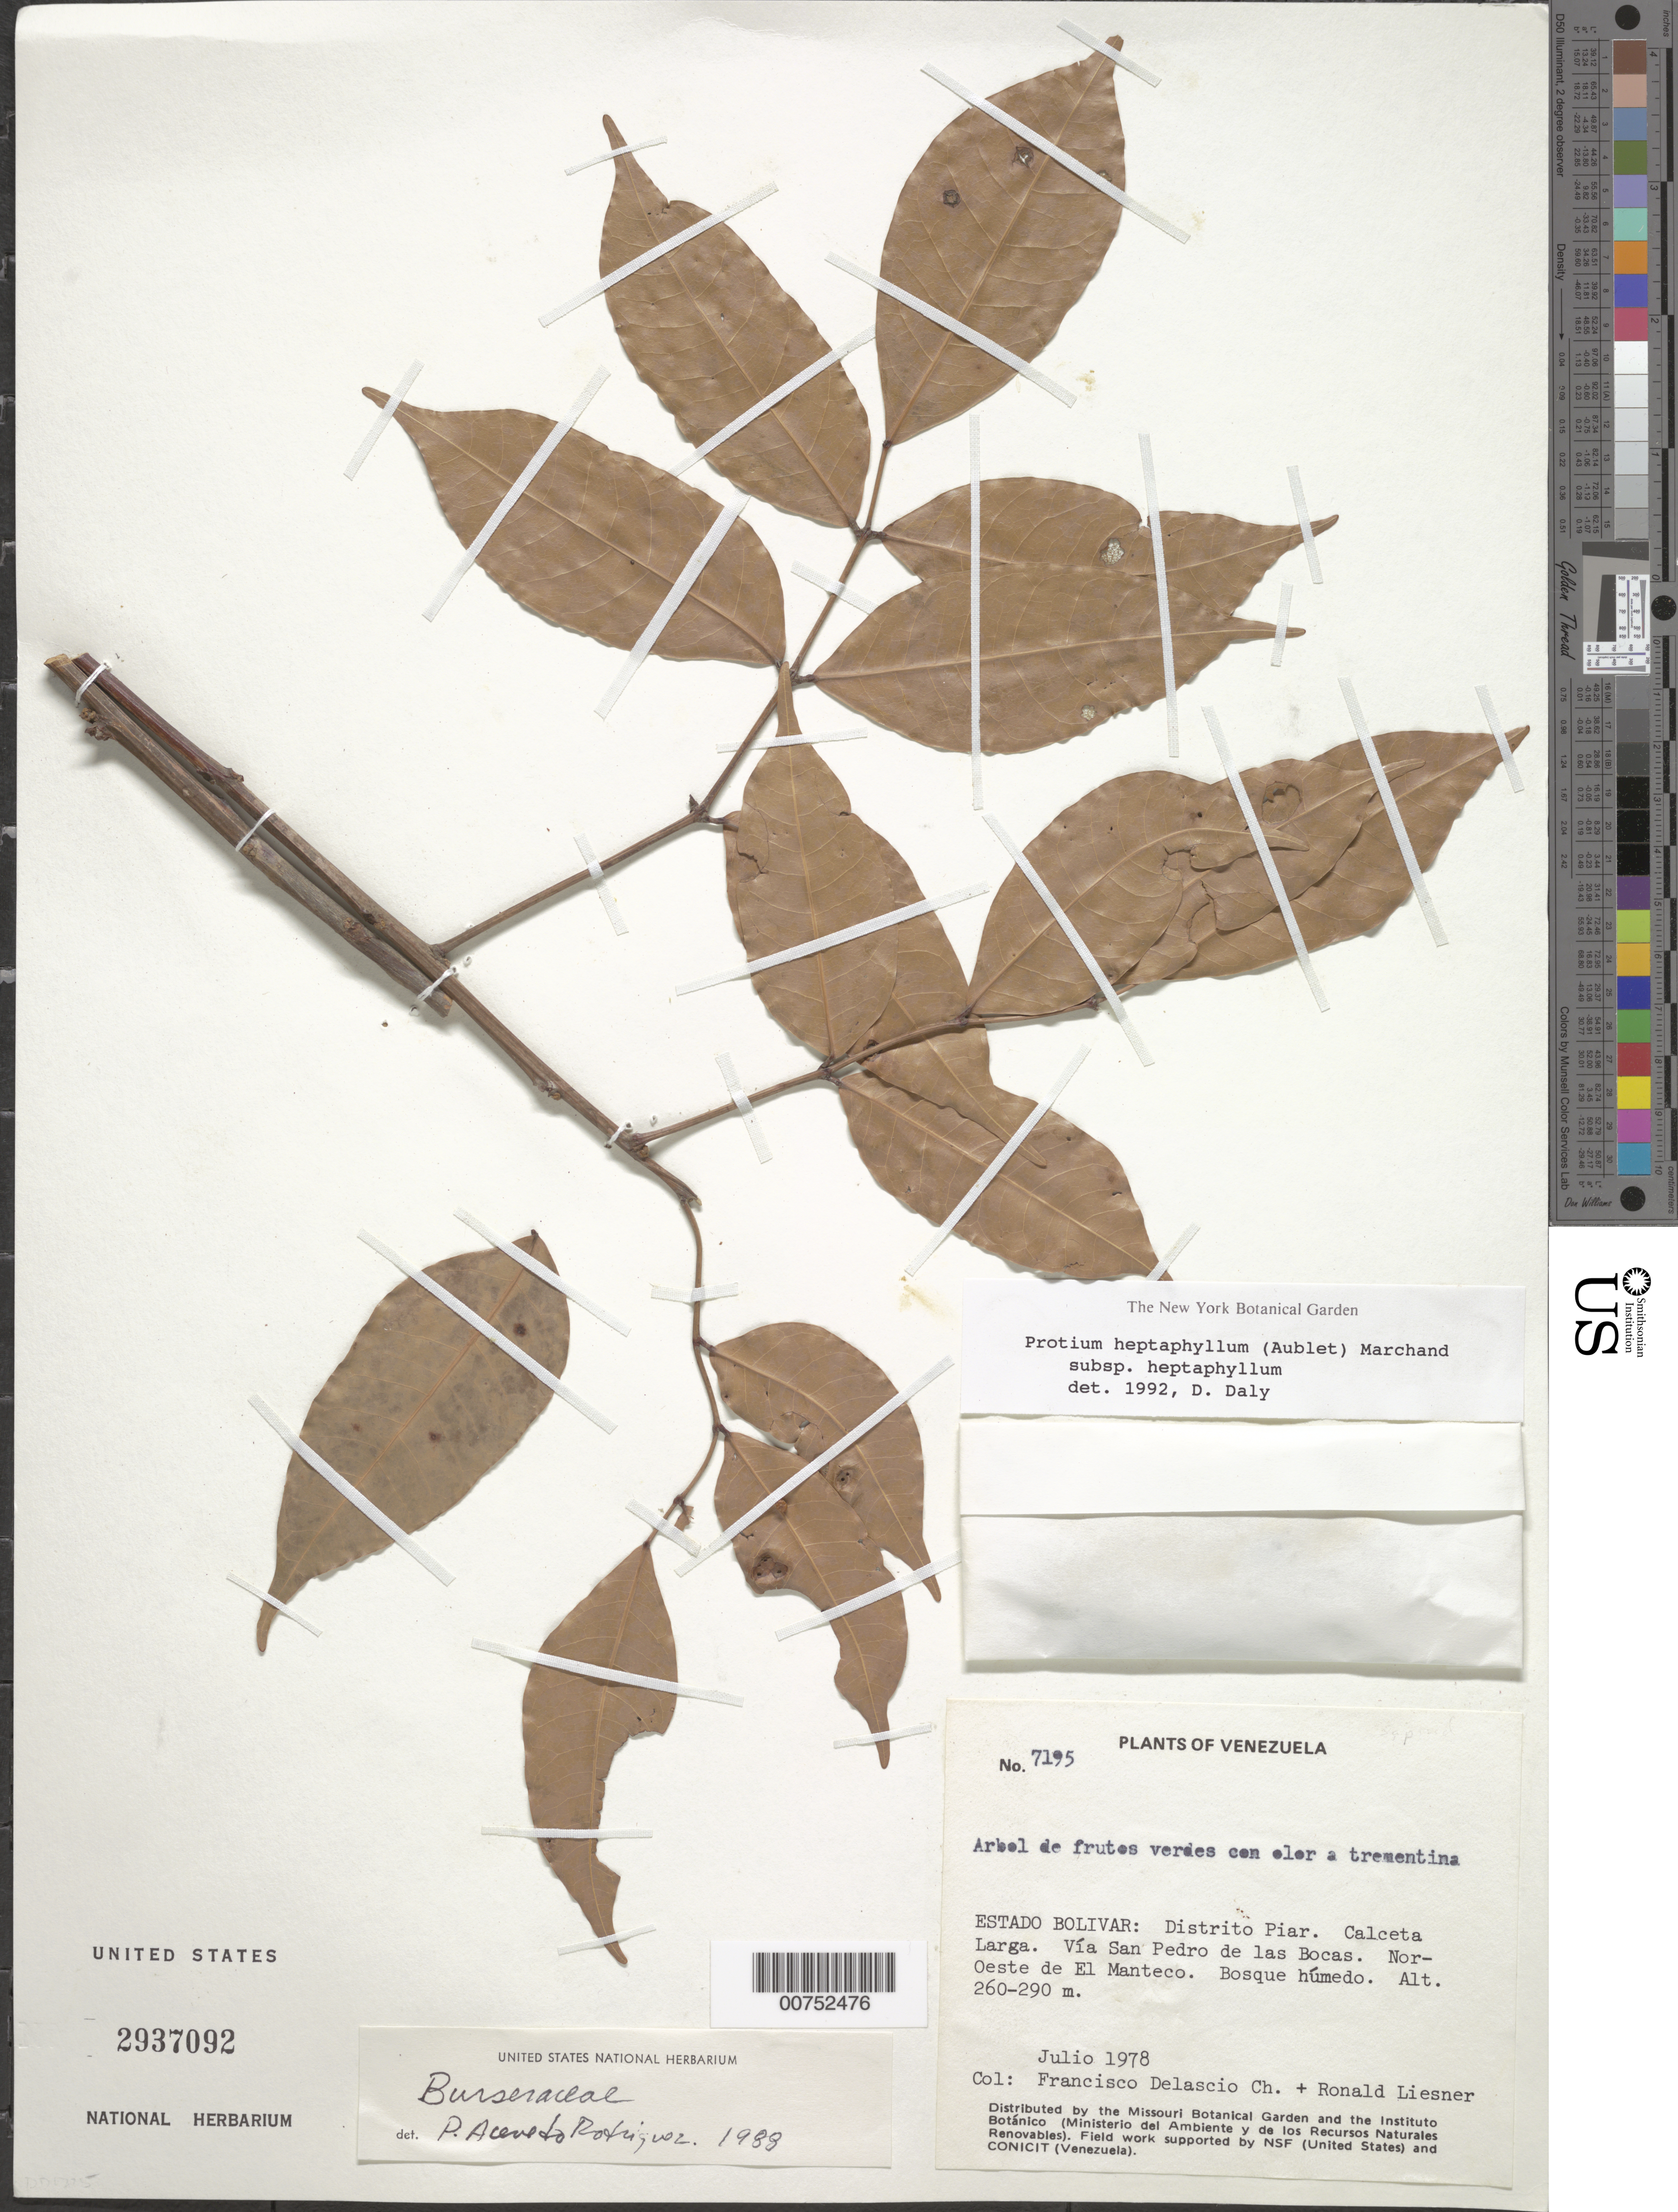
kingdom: Plantae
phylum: Tracheophyta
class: Magnoliopsida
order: Sapindales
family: Burseraceae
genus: Protium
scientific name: Protium heptaphyllum subsp. heptaphyllum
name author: (Aubl.) Marchand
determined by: Daly, D. C.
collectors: F. Delascio C. & R. L. Liesner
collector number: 7195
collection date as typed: Jul-78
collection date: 1978-07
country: Venezuela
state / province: Bolívar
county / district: Piar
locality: Calceta Larga, via San Pedro de las Bocas, Nor-Oeste de El Manteco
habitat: Bosque húmedo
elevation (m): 260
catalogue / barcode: US 2937092